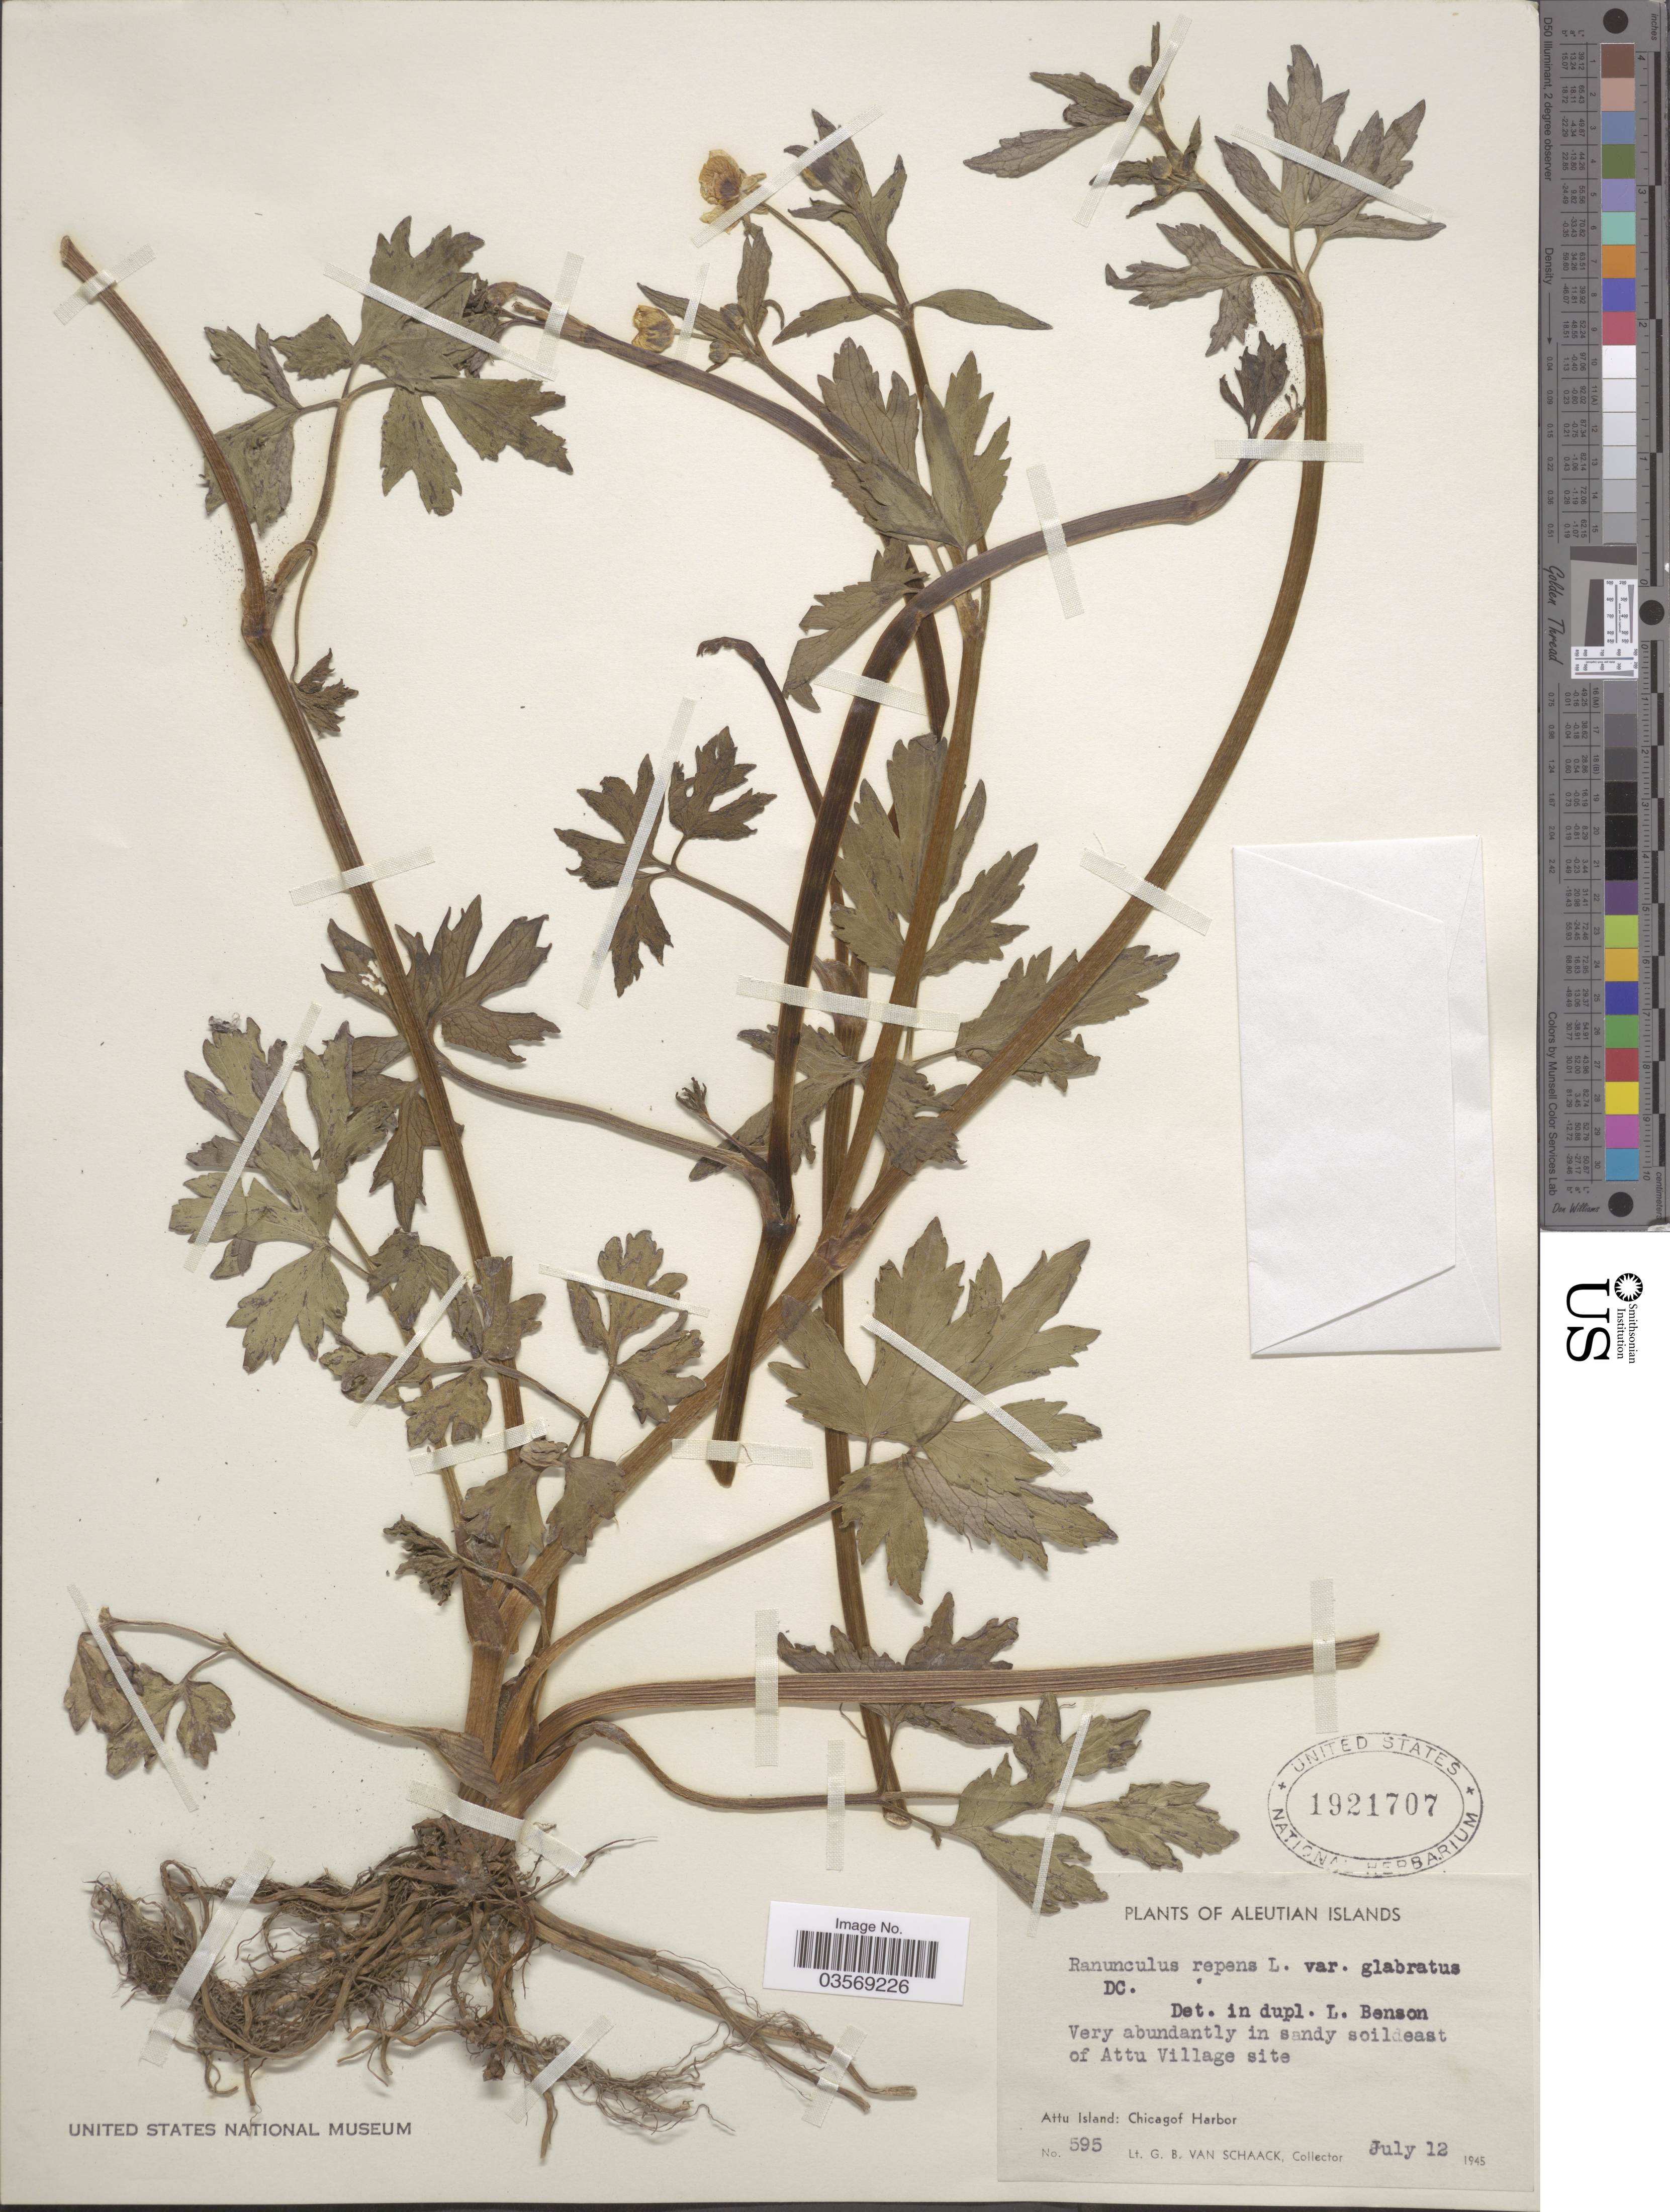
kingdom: Plantae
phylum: Tracheophyta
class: Magnoliopsida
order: Ranunculales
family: Ranunculaceae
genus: Ranunculus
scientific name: Ranunculus repens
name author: L.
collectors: G. Van Schaack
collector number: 595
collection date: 1945-07-12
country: United States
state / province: Alaska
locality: Aleutian Islands. In sandy soil east of Attu Village site. Attu Island: Chicagof Harbor.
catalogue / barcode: US 1921707